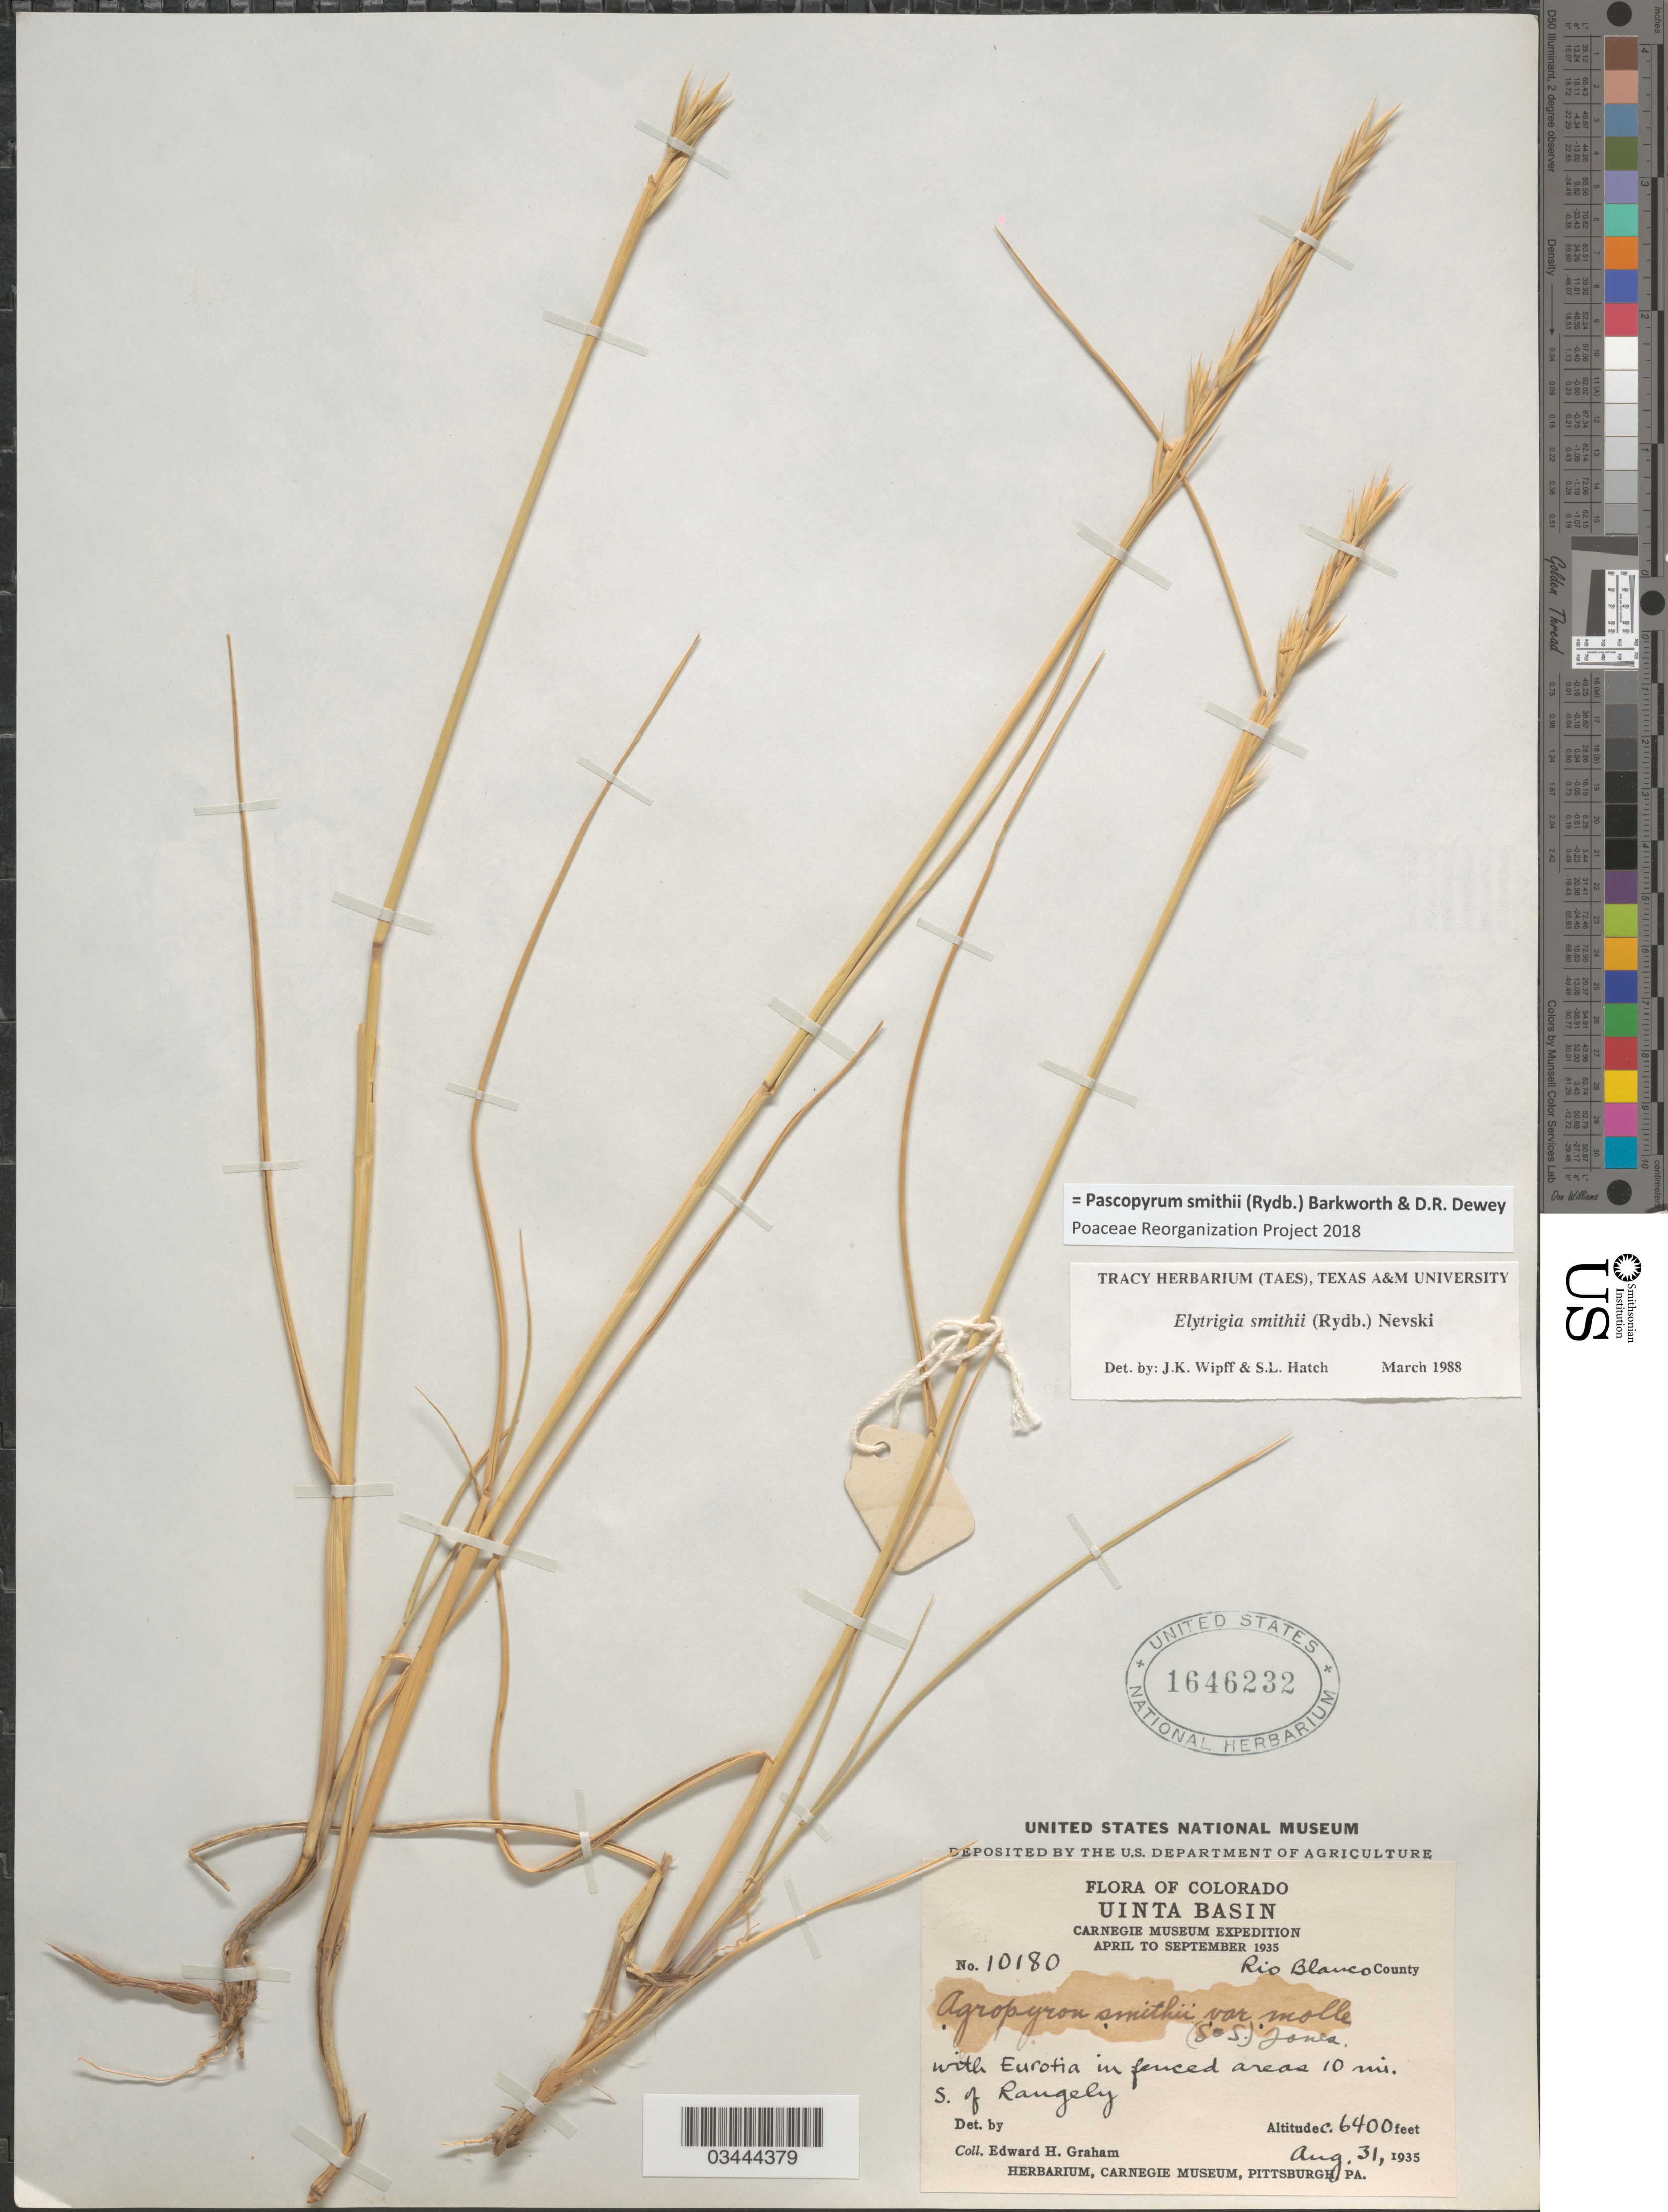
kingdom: Plantae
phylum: Tracheophyta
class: Liliopsida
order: Poales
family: Poaceae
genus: Pascopyrum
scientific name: Pascopyrum smithii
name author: (Rydb.) Barkworth & Dewey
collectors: E. H. Graham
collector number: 10180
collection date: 1935-08-31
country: United States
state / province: Colorado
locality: Uinta Basin. Carnegie Museum Expedition April to September 1935. Rio Blanco County. In fenced area 10 mi. S. of Rangely.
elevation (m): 1951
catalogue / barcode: US 1646232